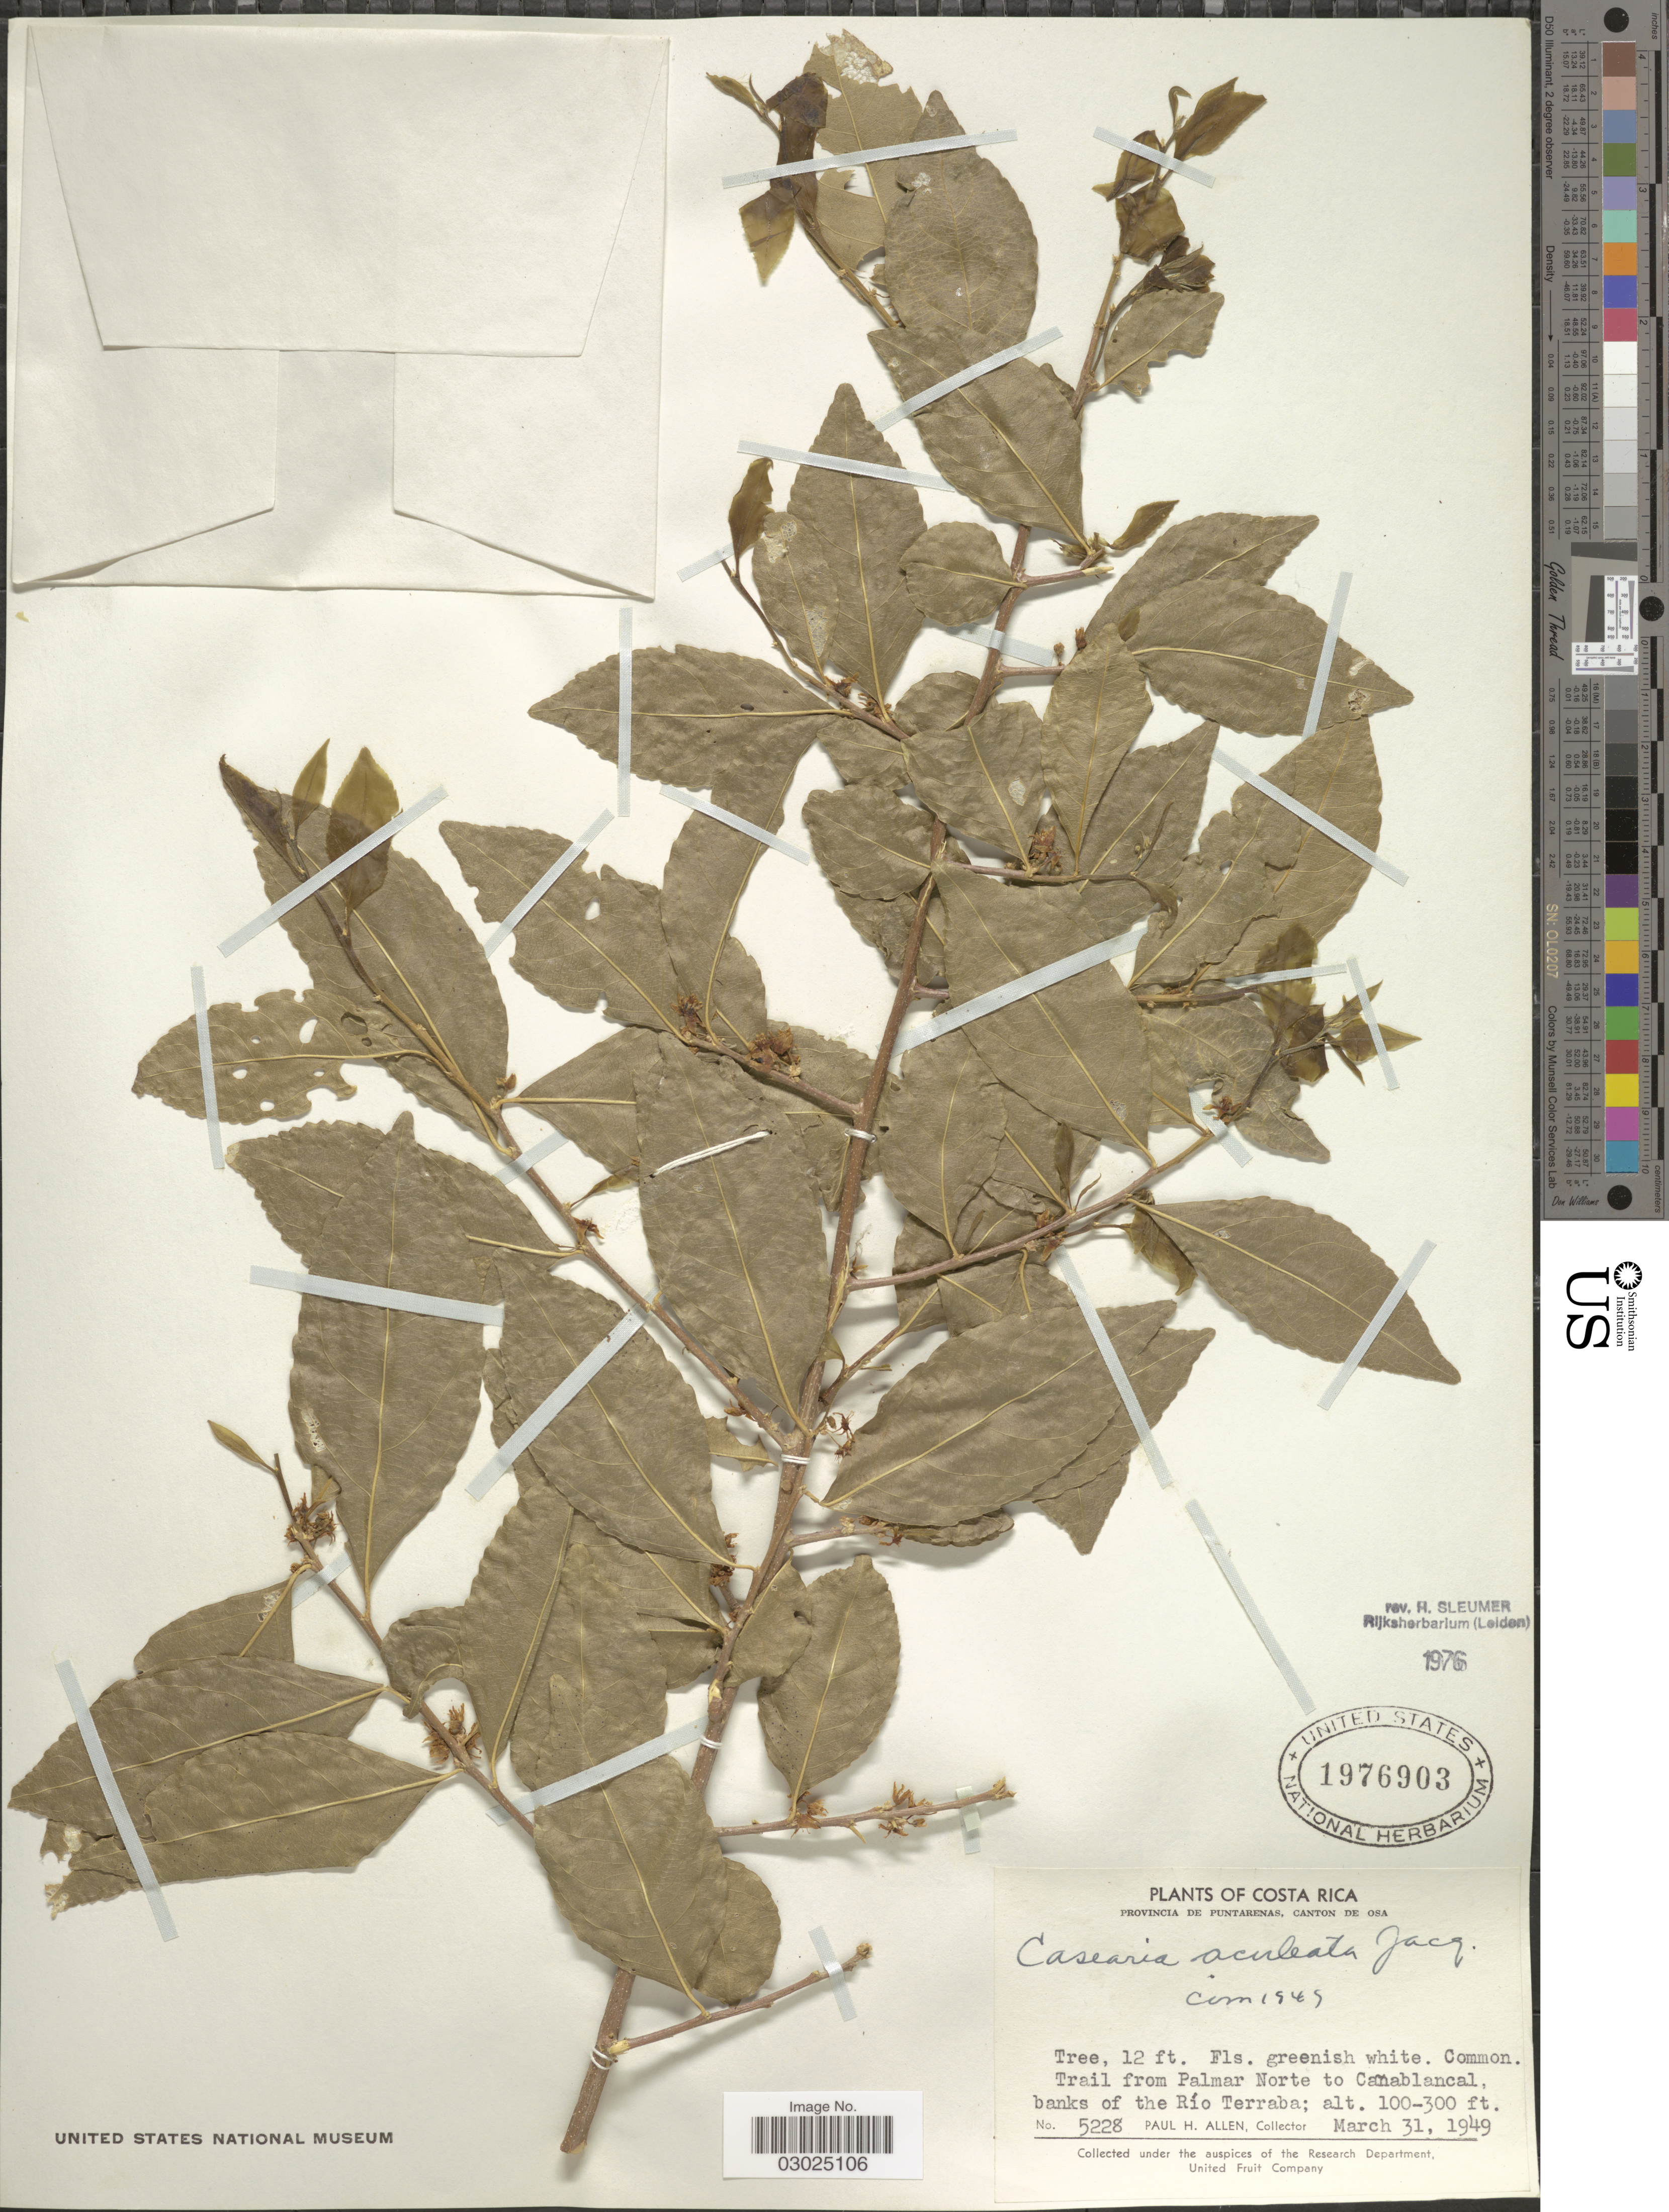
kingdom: Plantae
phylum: Tracheophyta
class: Magnoliopsida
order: Malpighiales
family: Salicaceae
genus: Casearia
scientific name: Casearia aculeata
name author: Jacq.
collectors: P. H. Allen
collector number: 5228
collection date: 1949-03-31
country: Costa Rica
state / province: Puntarenas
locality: Canton de Osa. Trail from Palmar Norte to Cañablancal, banks of the Río Terraba.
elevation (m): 30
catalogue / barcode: US 1976903